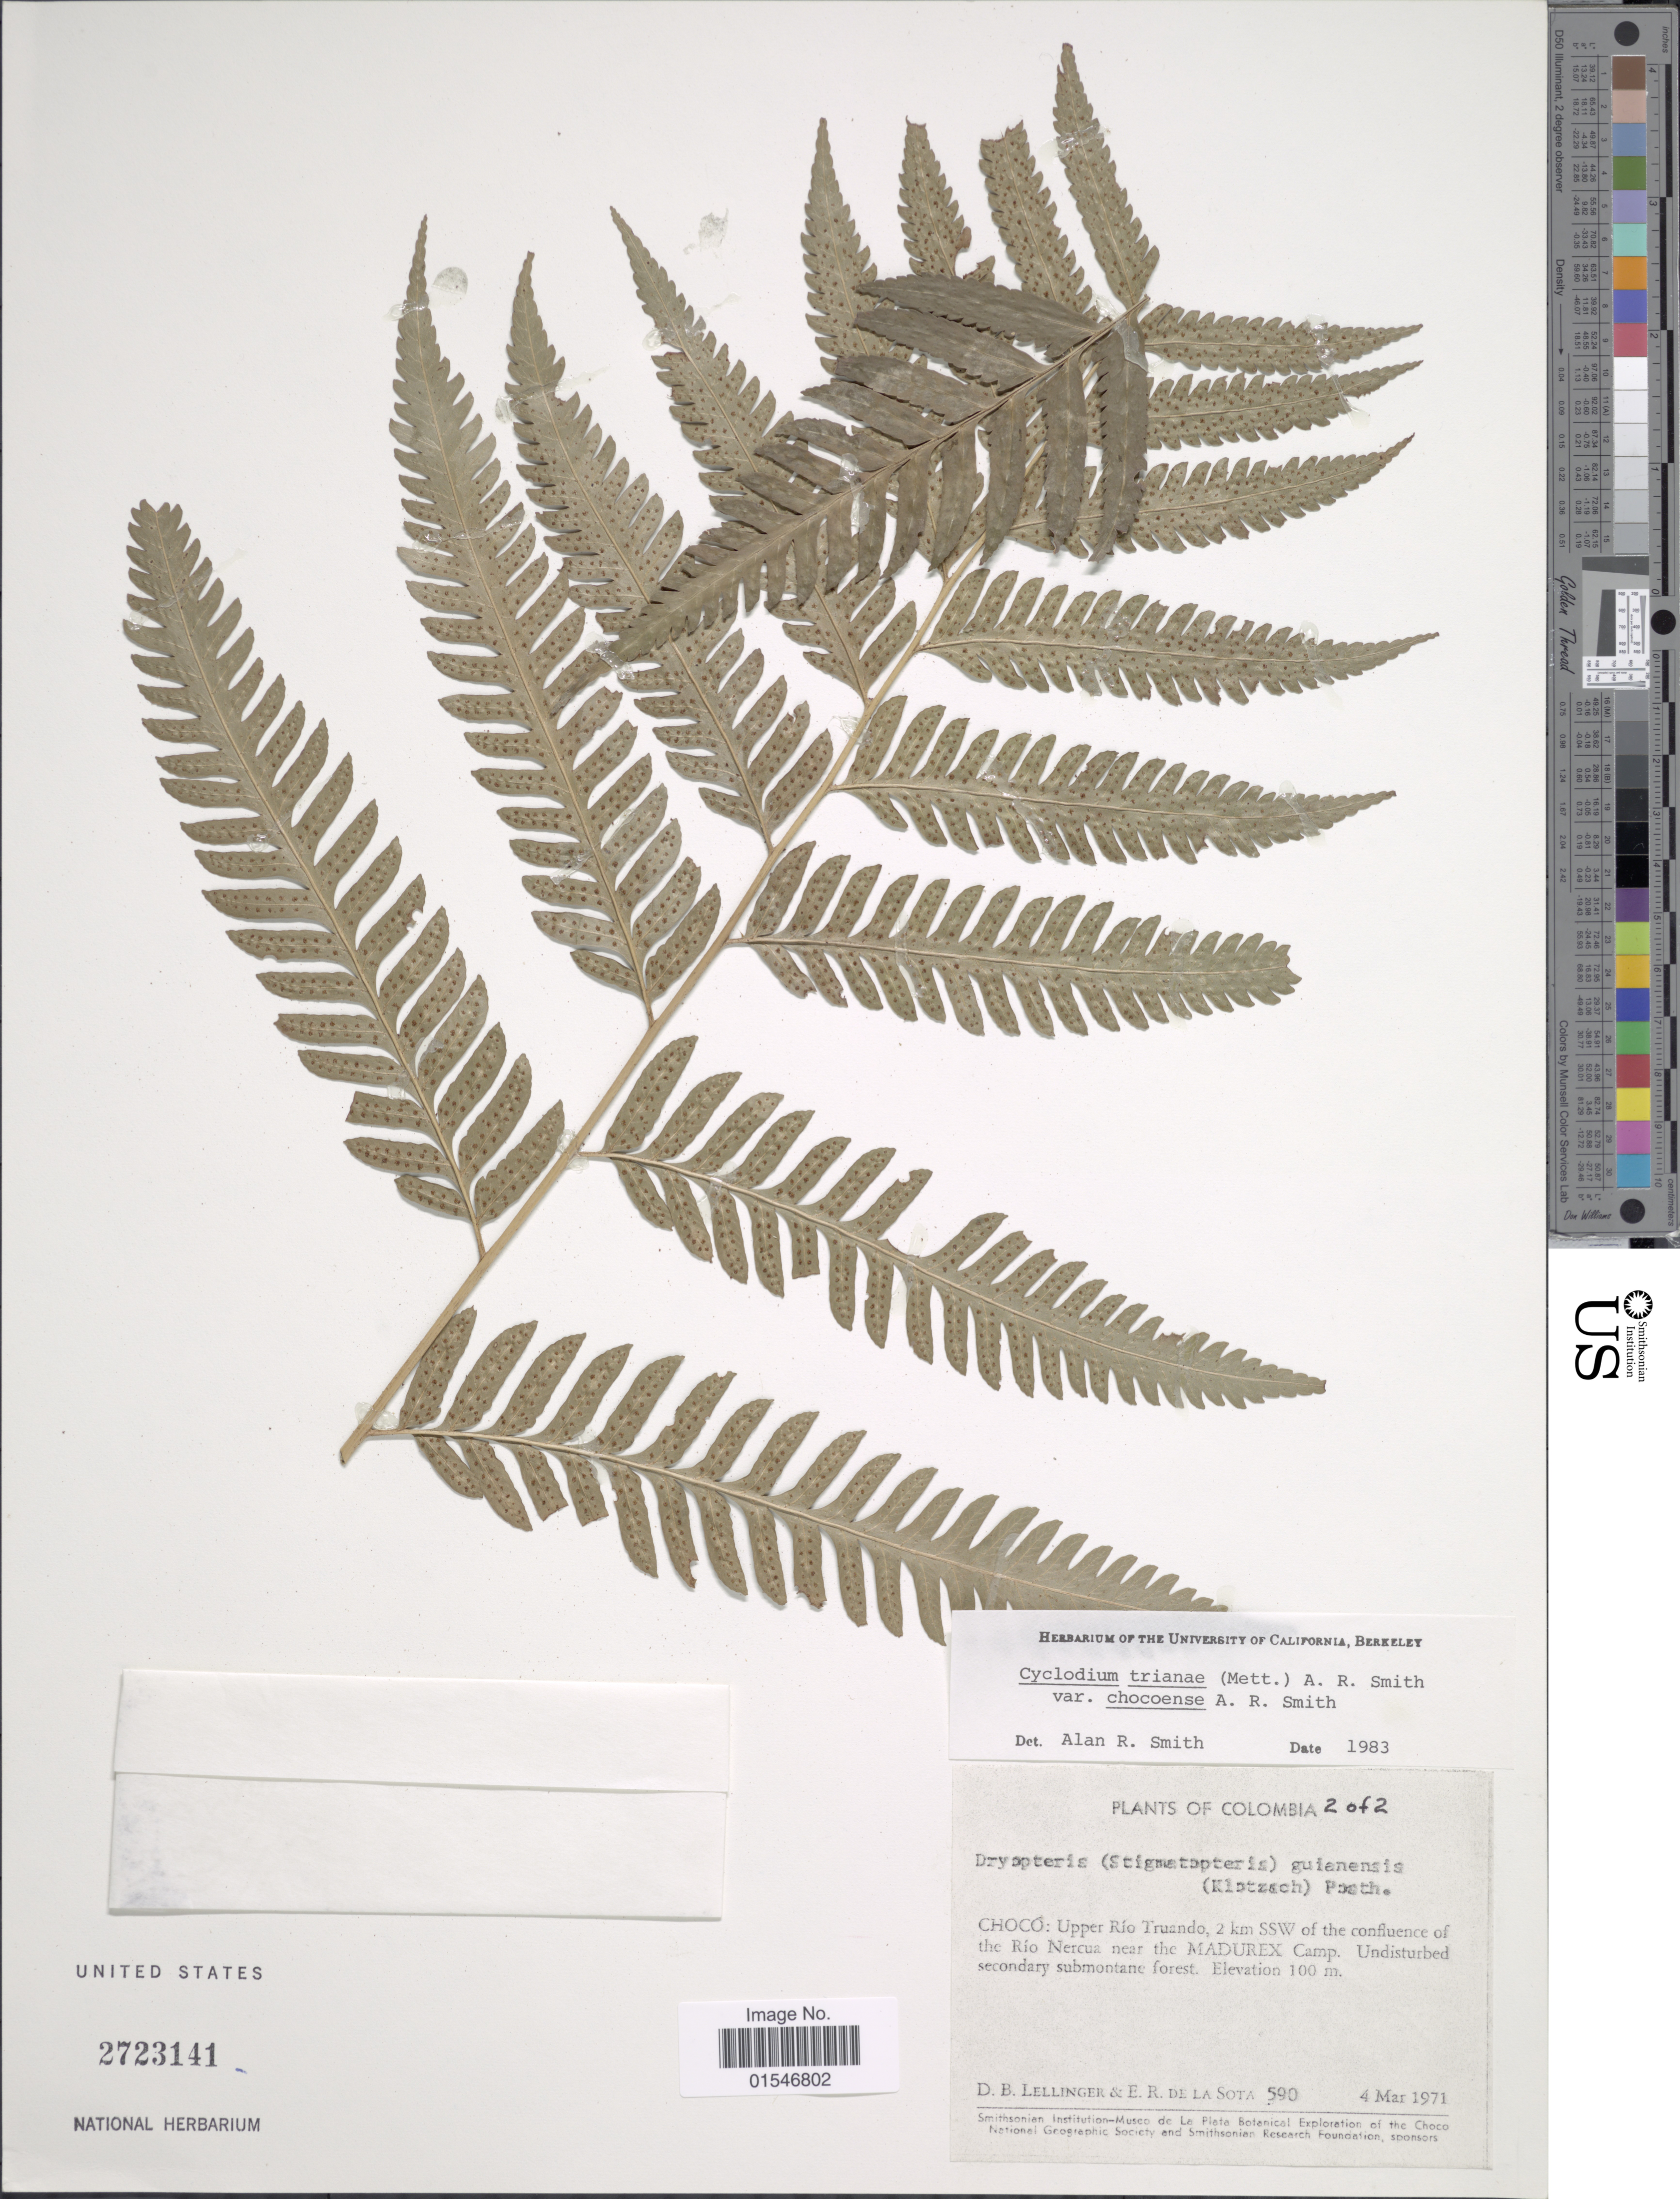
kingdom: Plantae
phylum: Tracheophyta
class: Polypodiopsida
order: Polypodiales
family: Dryopteridaceae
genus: Cyclodium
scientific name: Cyclodium trianae var. chocoense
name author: A.R. Sm.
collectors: D. B. Lellinger & E. R. de la Sota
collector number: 590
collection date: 1971-03-04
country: Colombia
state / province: Chocó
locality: Colombia. Choco: Upper Rio Truando, 2 km SSW of the confluence of the Rio Nercua near the Madurex Camp.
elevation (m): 100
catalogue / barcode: US 2723141